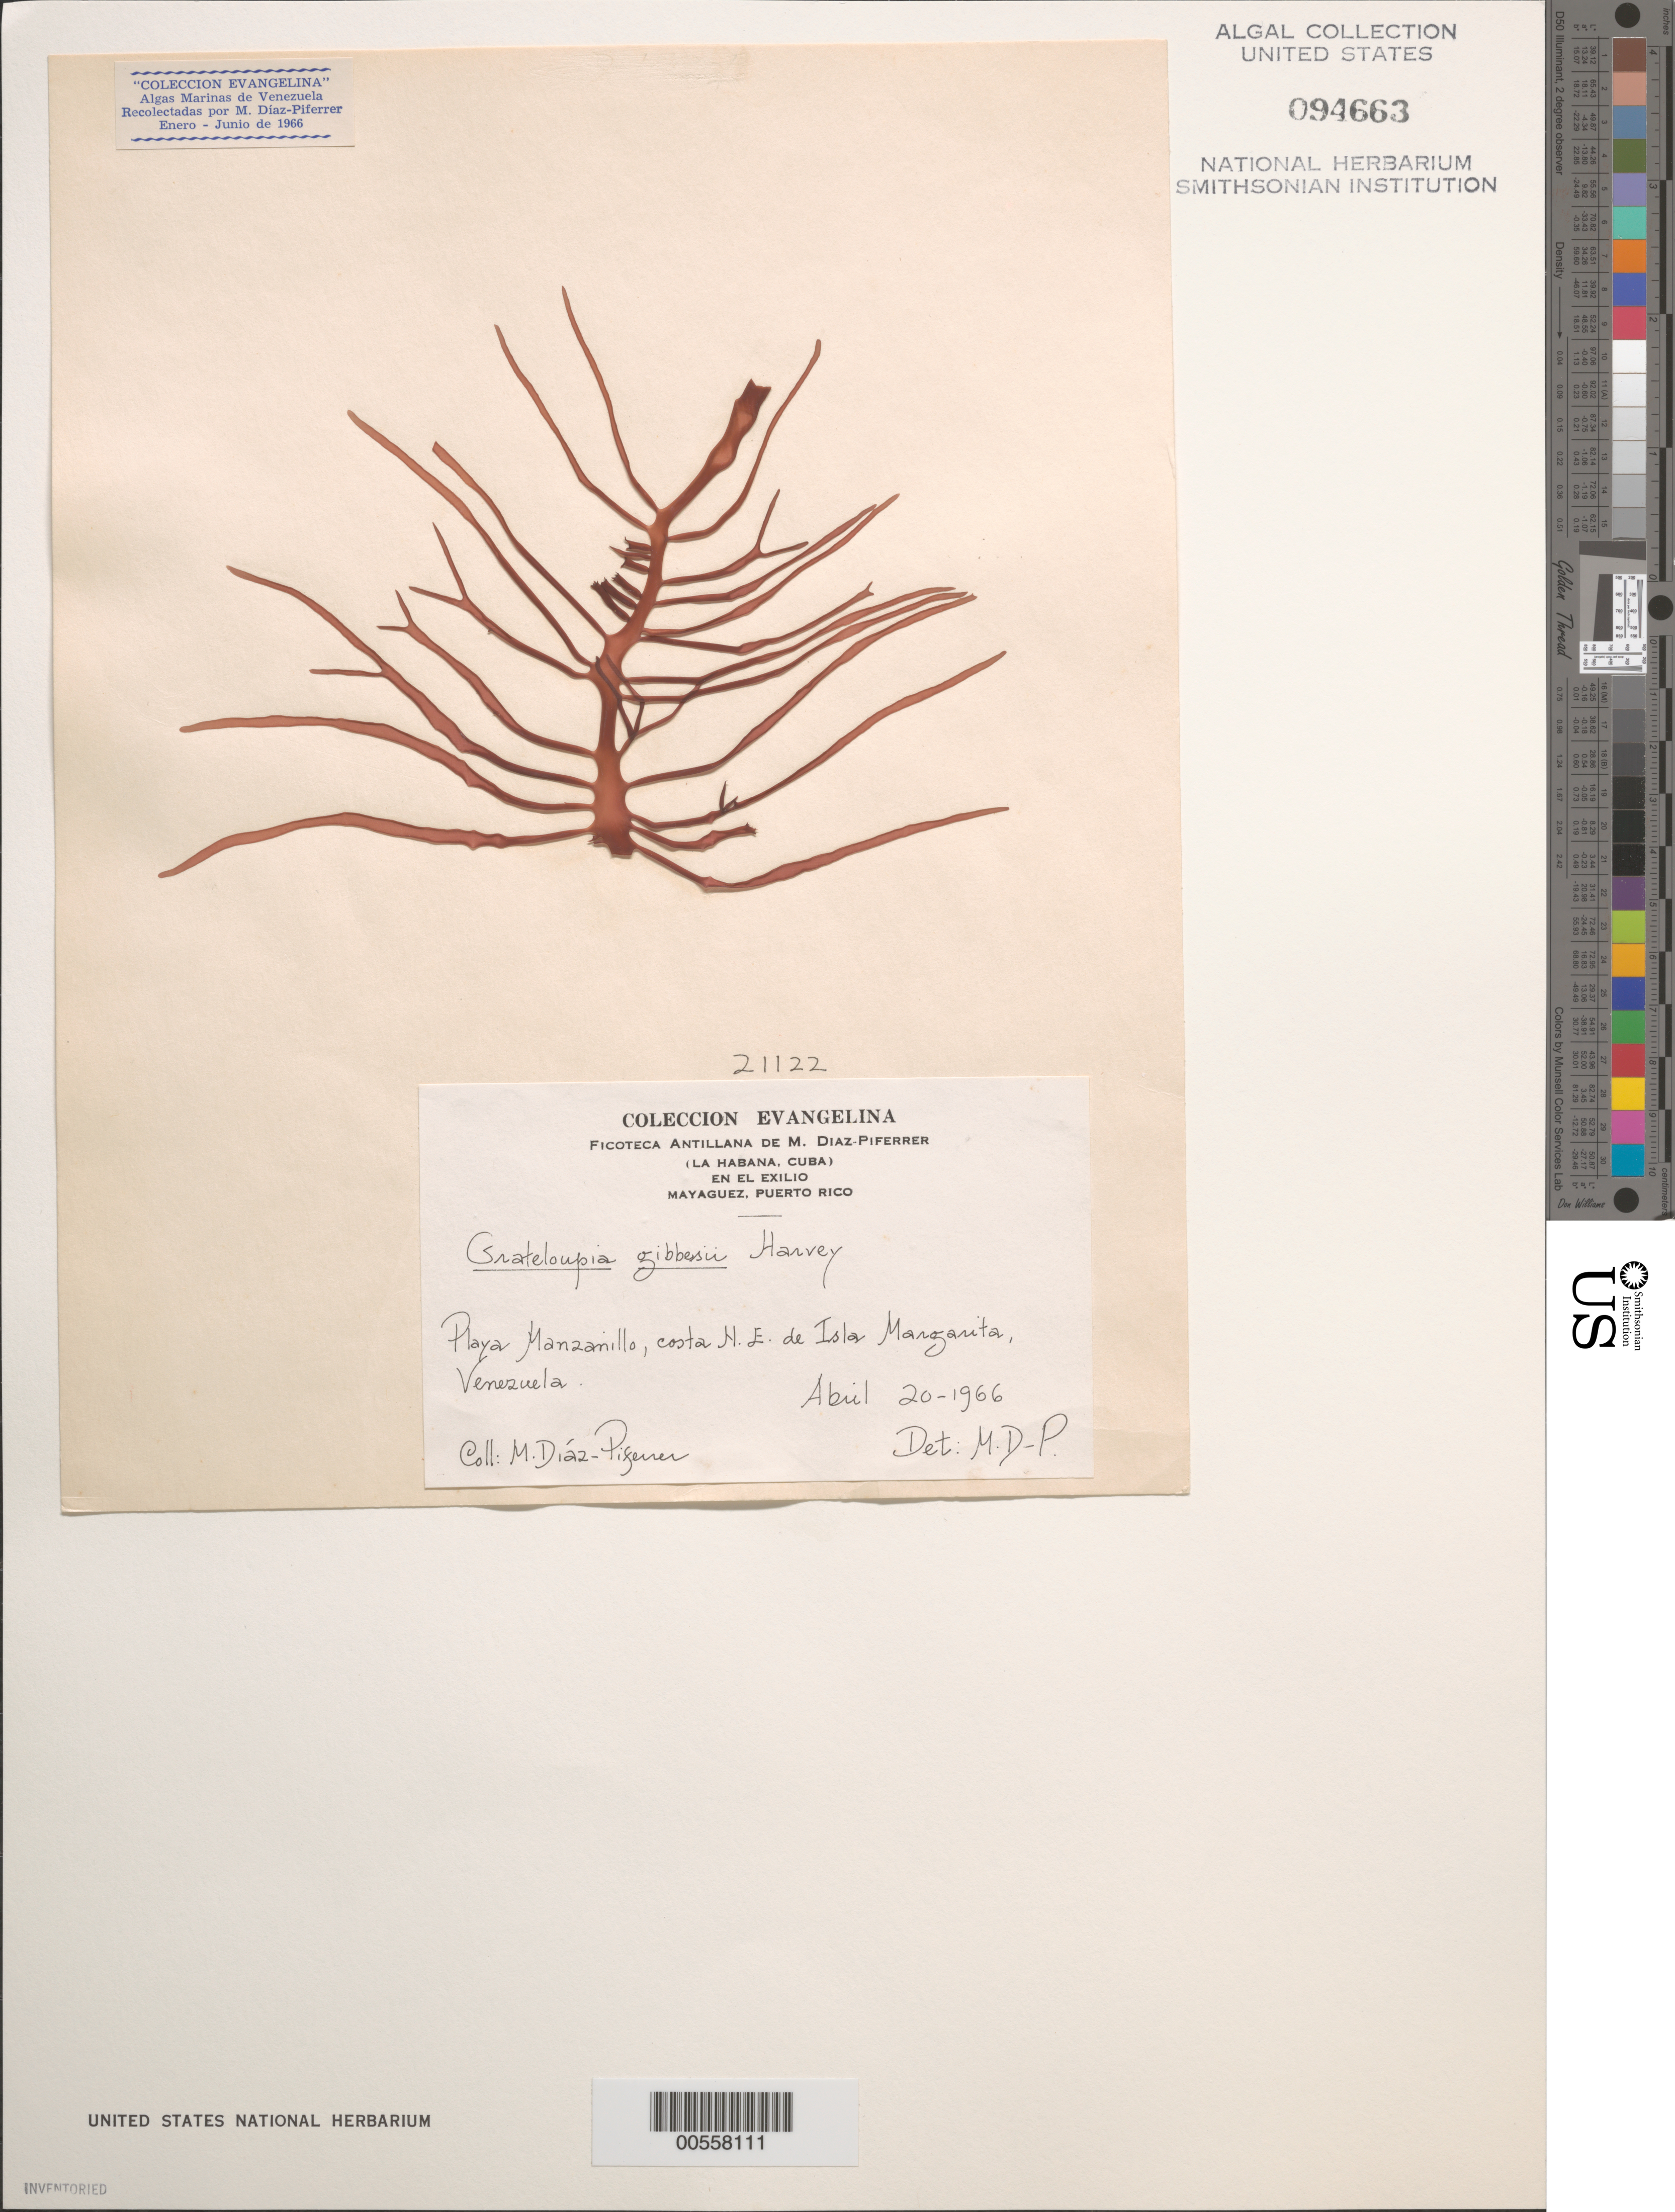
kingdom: Plantae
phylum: Rhodophyta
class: Florideophyceae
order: Halymeniales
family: Halymeniaceae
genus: Phyllymenia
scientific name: Phyllymenia gibbesii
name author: (Harvey) S.-M. Lin et al.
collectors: M. Diaz-Piferrer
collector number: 21122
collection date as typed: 20 Apr 1966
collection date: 1966-04-20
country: Venezuela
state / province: Nueva Esparta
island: Margarita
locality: Isla margarita, playa manzanillo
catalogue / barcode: US 94663